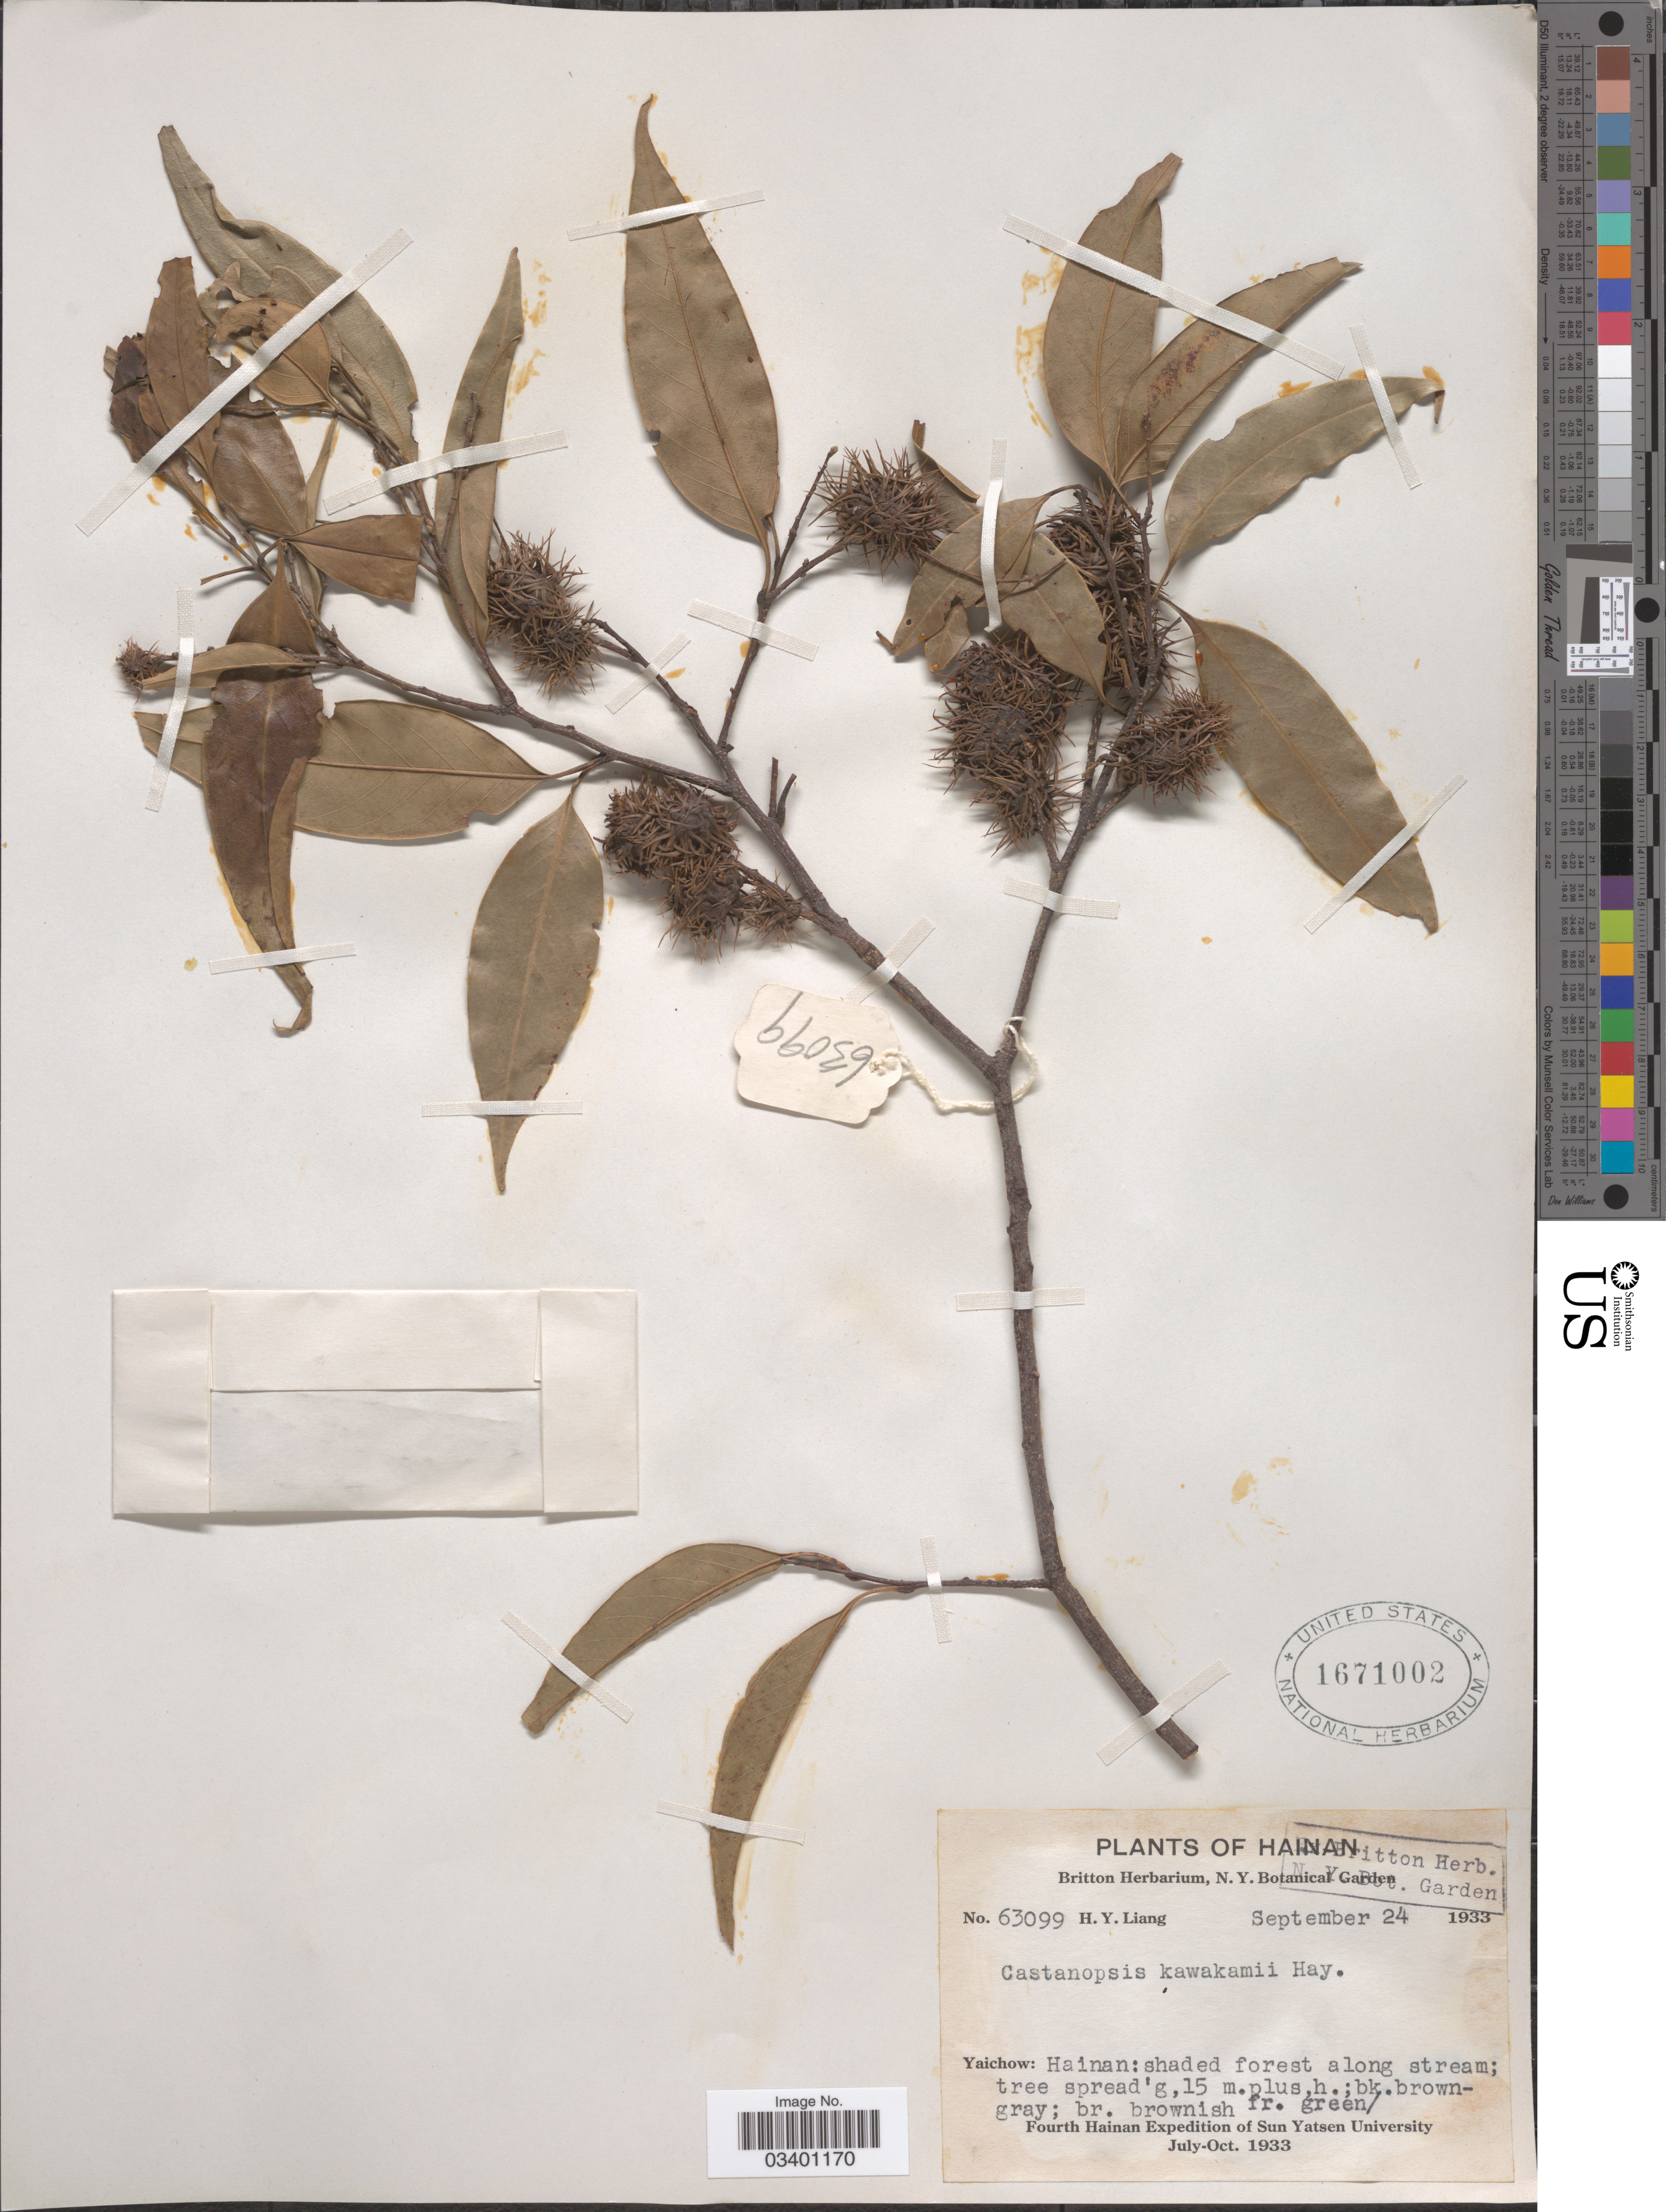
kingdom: Plantae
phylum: Tracheophyta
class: Magnoliopsida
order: Fagales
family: Fagaceae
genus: Castanopsis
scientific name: Castanopsis kawakamii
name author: Hayata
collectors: H. Y. Liang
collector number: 63099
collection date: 1933-09-24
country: China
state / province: Hainan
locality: Yaichow.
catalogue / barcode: US 1671002